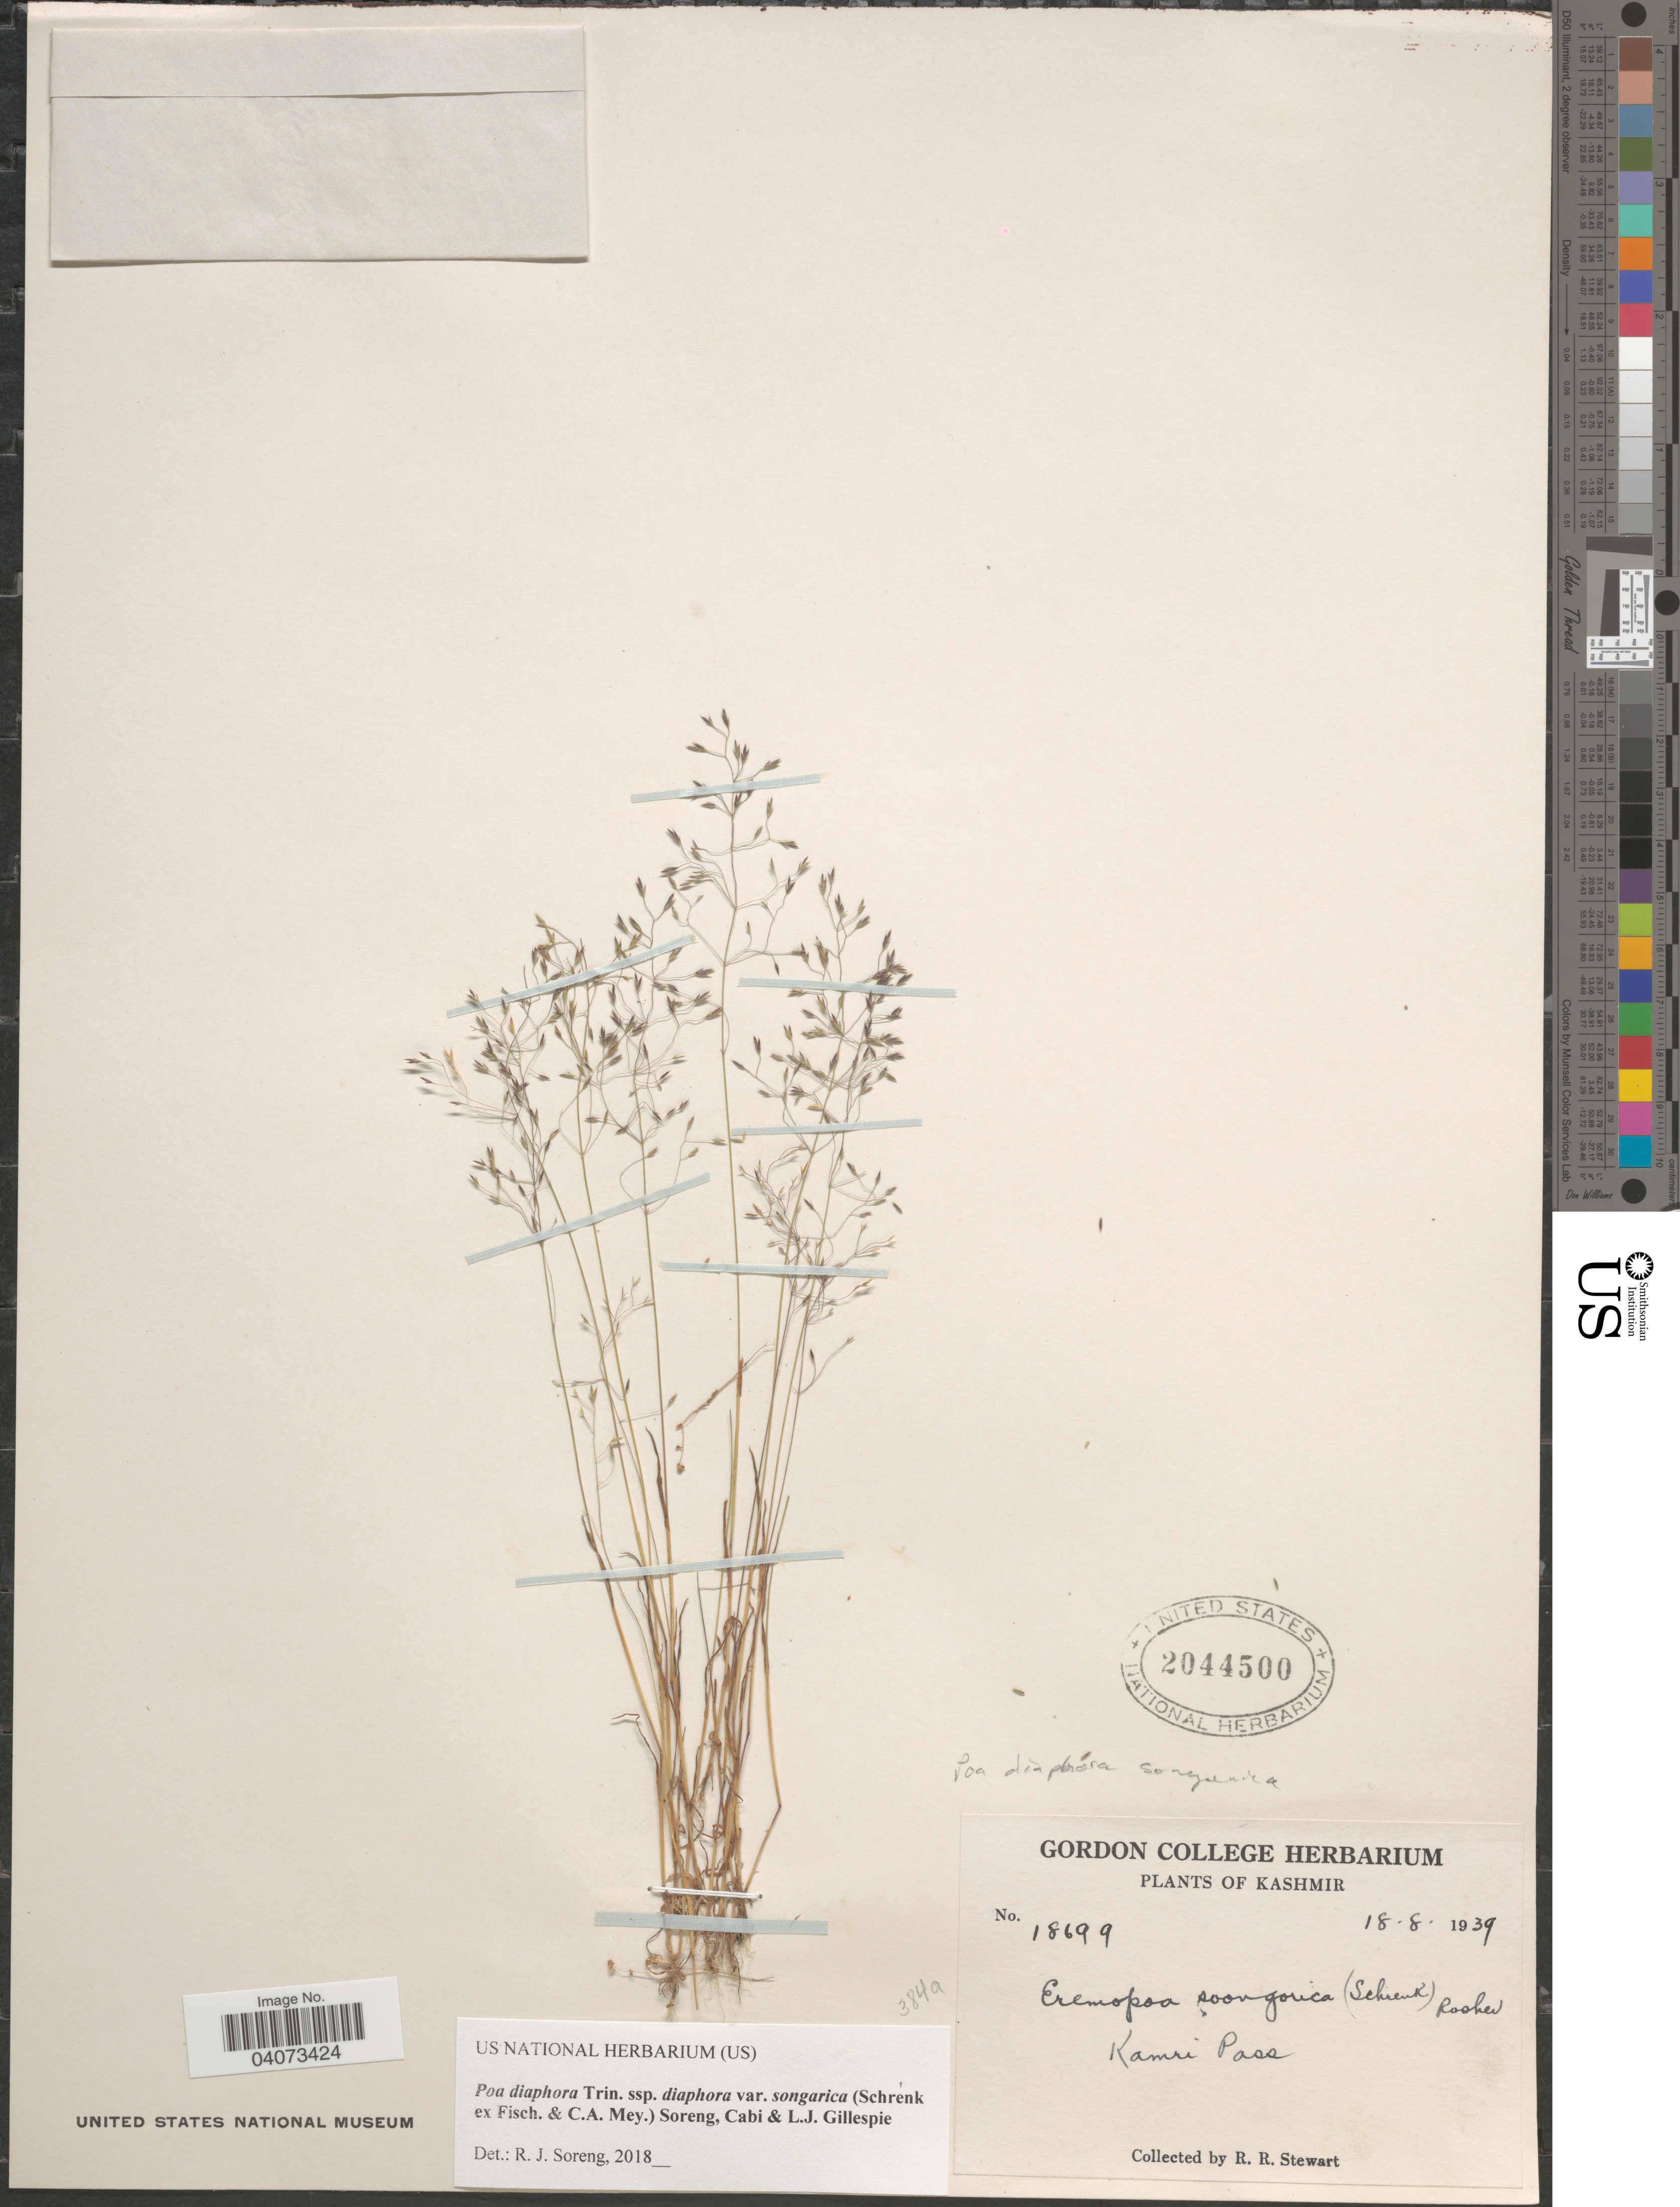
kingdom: Plantae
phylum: Tracheophyta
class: Liliopsida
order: Poales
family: Poaceae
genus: Poa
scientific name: Poa diaphora subsp. diaphora var. songarica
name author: (Schrenk ex Fisch. & C.A. Mey.) Soreng et al.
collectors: R. Stewart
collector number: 18699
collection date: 1939-08-18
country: India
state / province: Jammu and Kashmir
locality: Kashmir. Kamri Pass.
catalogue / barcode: US 2044500